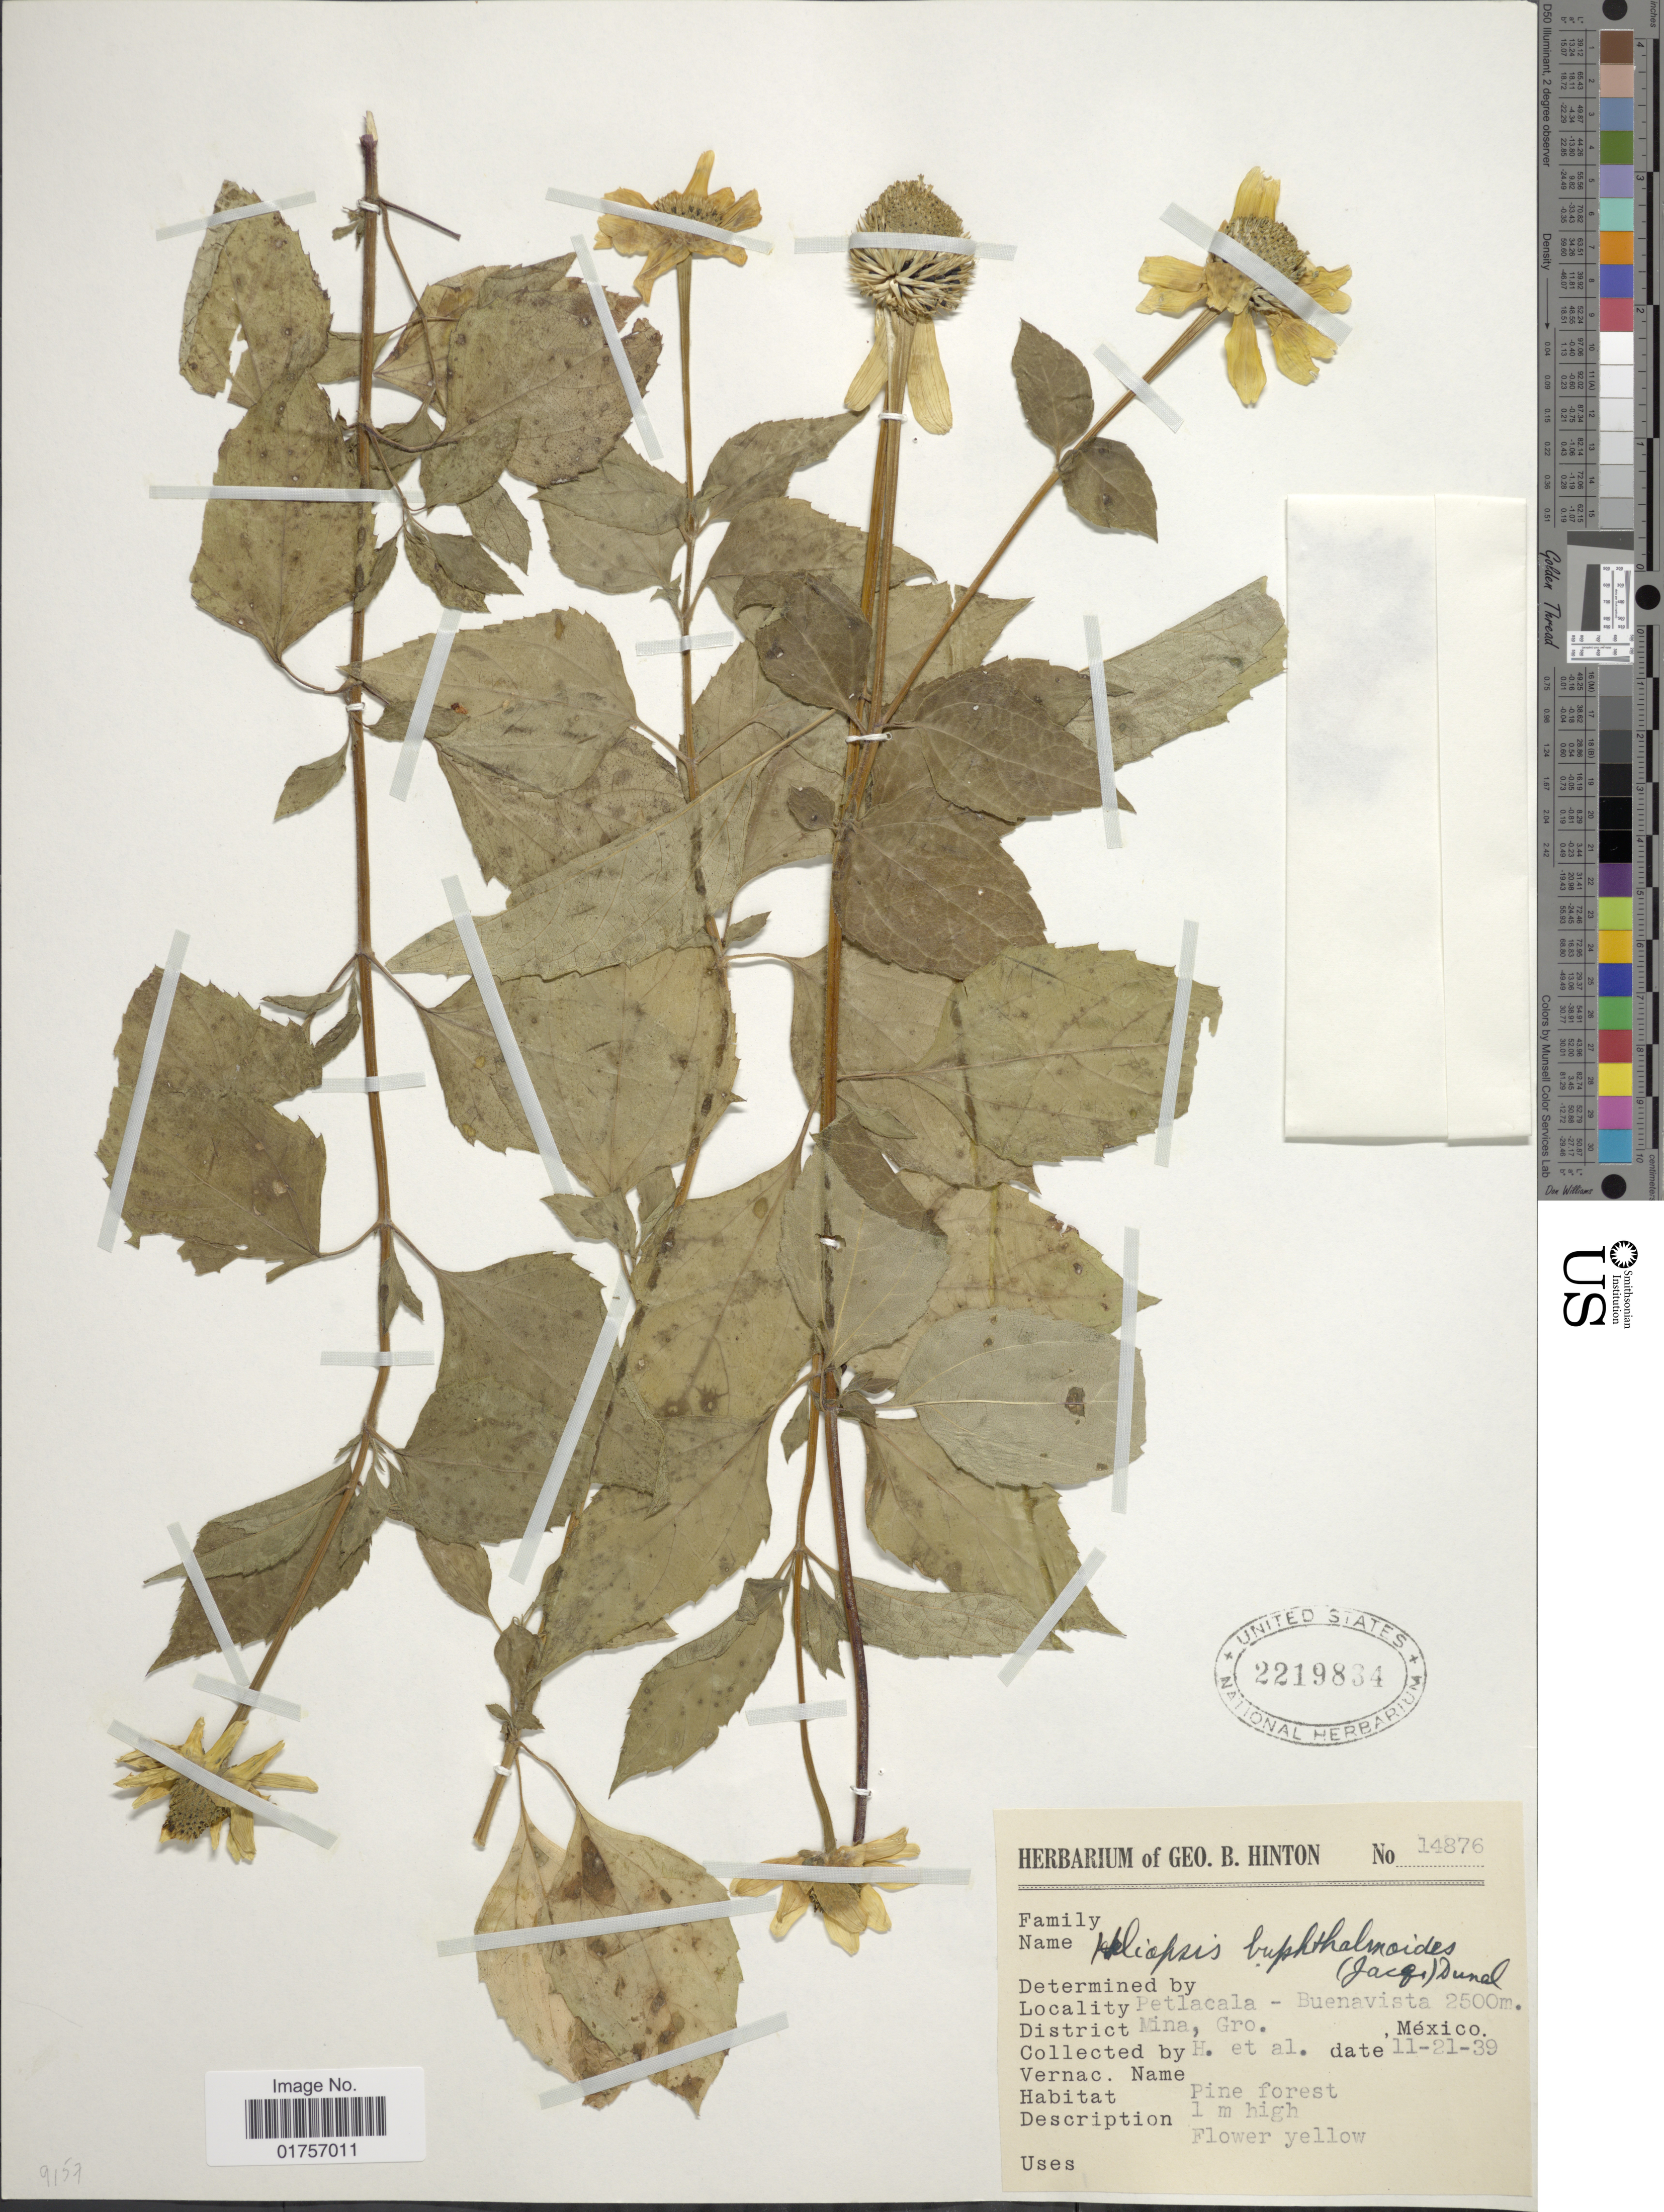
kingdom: Plantae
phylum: Tracheophyta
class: Magnoliopsida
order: Asterales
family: Asteraceae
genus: Heliopsis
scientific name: Heliopsis buphthalmoides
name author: (Jacq.) Dunal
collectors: G. B. Hinton & et al.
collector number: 14876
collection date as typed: Transcribed d/m/y: 21/11/39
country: Mexico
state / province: Guerrero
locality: Petlacala - Buenavista. District Mina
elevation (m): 2500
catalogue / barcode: US 2219834